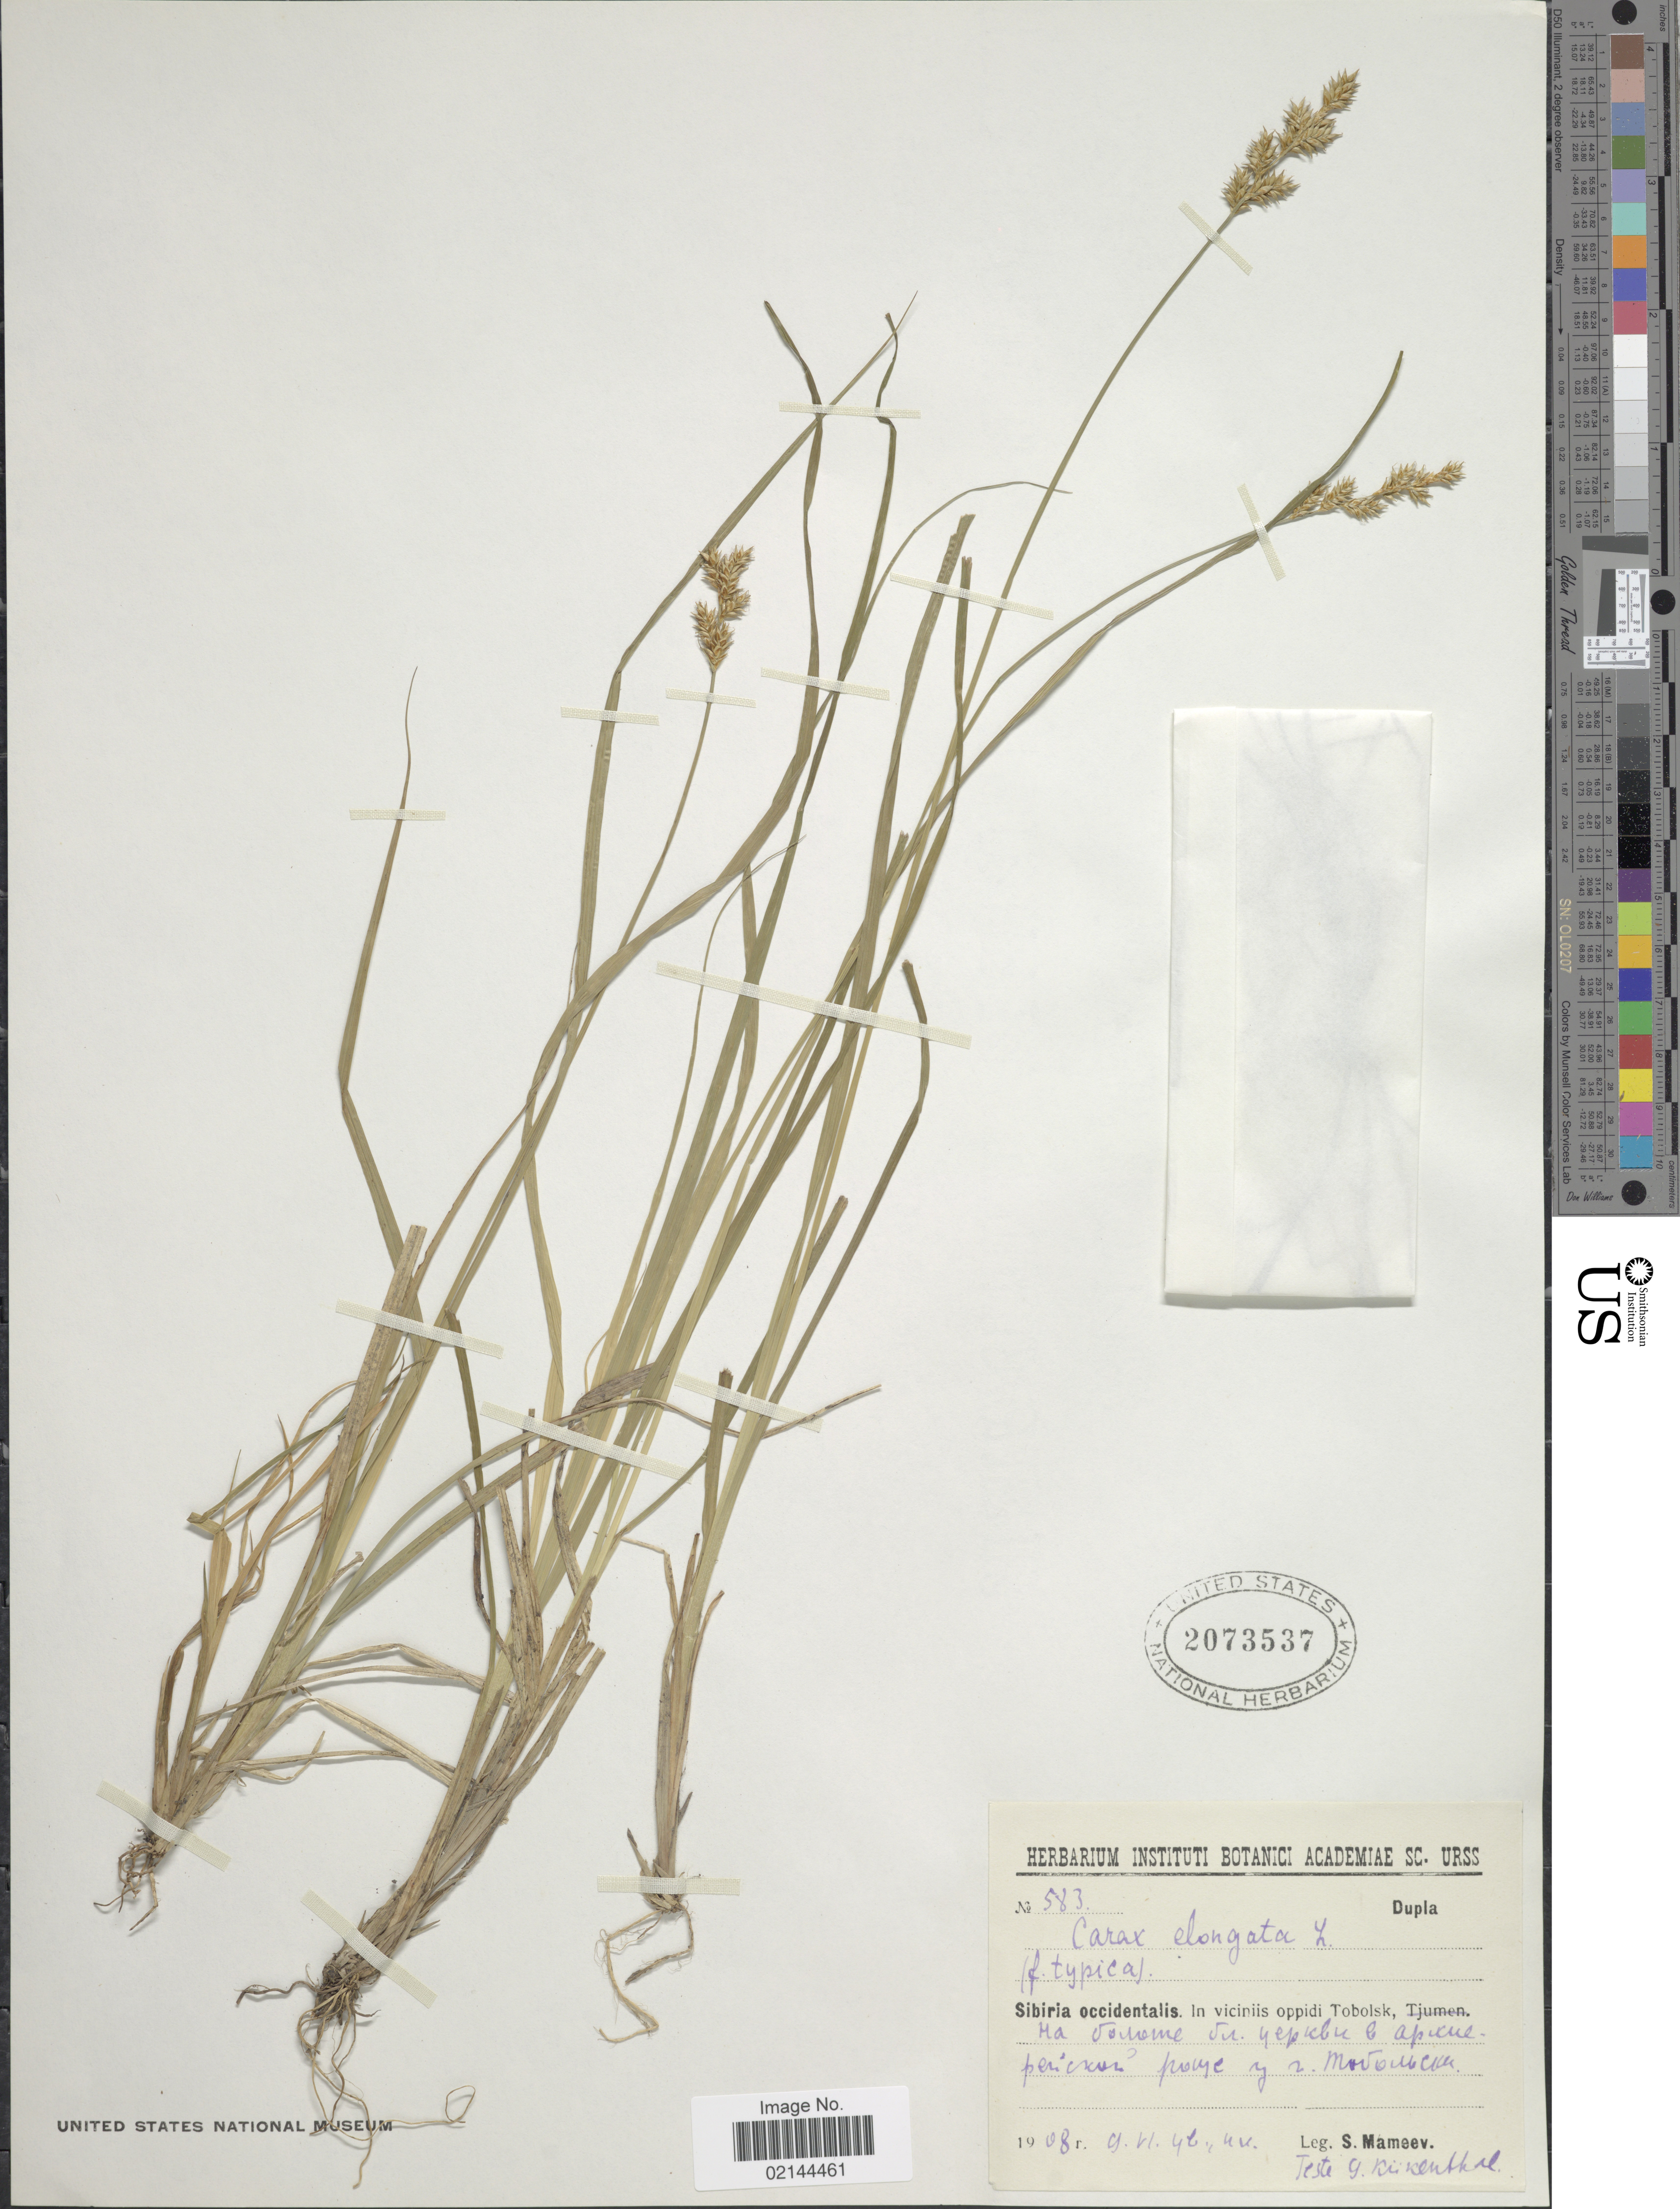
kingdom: Plantae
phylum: Tracheophyta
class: Liliopsida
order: Poales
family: Cyperaceae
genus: Carex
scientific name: Carex elongata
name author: L.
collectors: S. Mameev & G. Kükenthal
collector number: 583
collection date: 1908-06-09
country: Russian Federation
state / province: Tyumen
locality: Sibiria occidentalis. In viciniis oppidi Tobolsk. Swamp in Bishop's Grove near Tobolsk.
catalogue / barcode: US 2073537